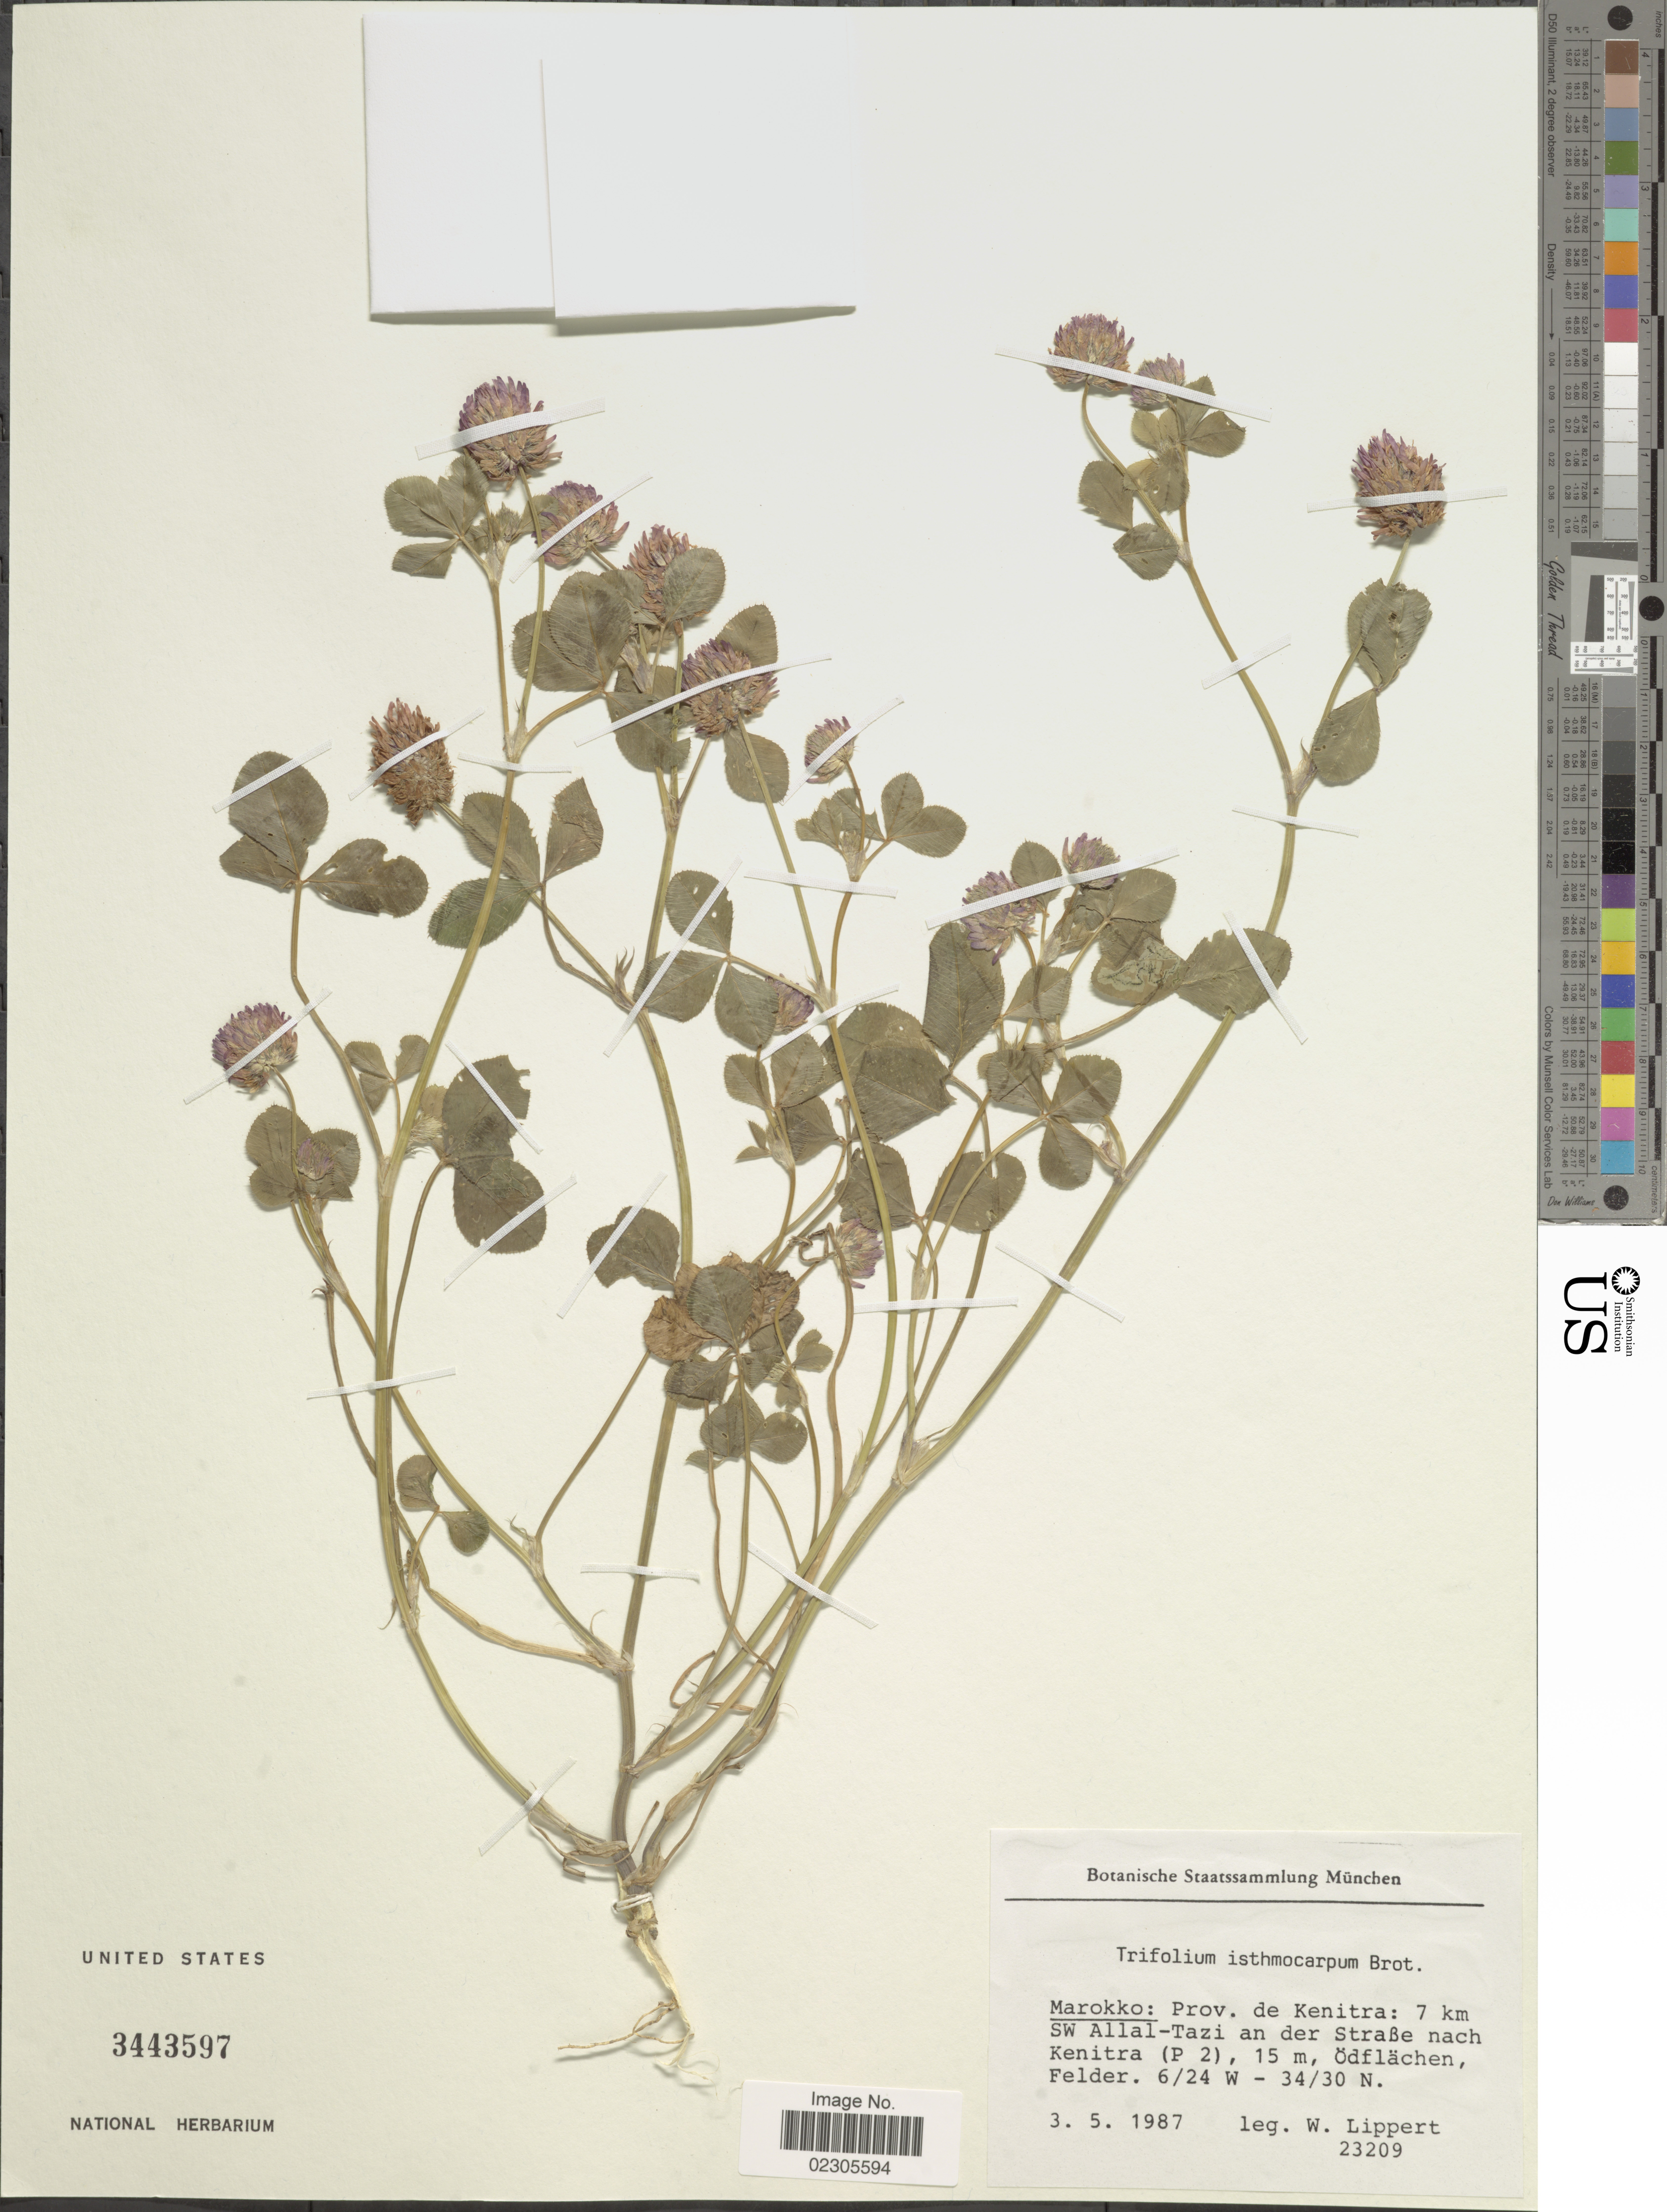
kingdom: Plantae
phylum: Tracheophyta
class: Magnoliopsida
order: Fabales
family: Fabaceae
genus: Trifolium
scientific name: Trifolium isthmocarpum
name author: Brot.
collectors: W. Lippert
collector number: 23209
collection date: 1987-05-03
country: Morocco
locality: Prov. de Kenitra: 7 km SW Allal-Tazi an der Strabe nach Kenitra (P2), 15 m, Odflachen, Felder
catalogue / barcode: US 3443597